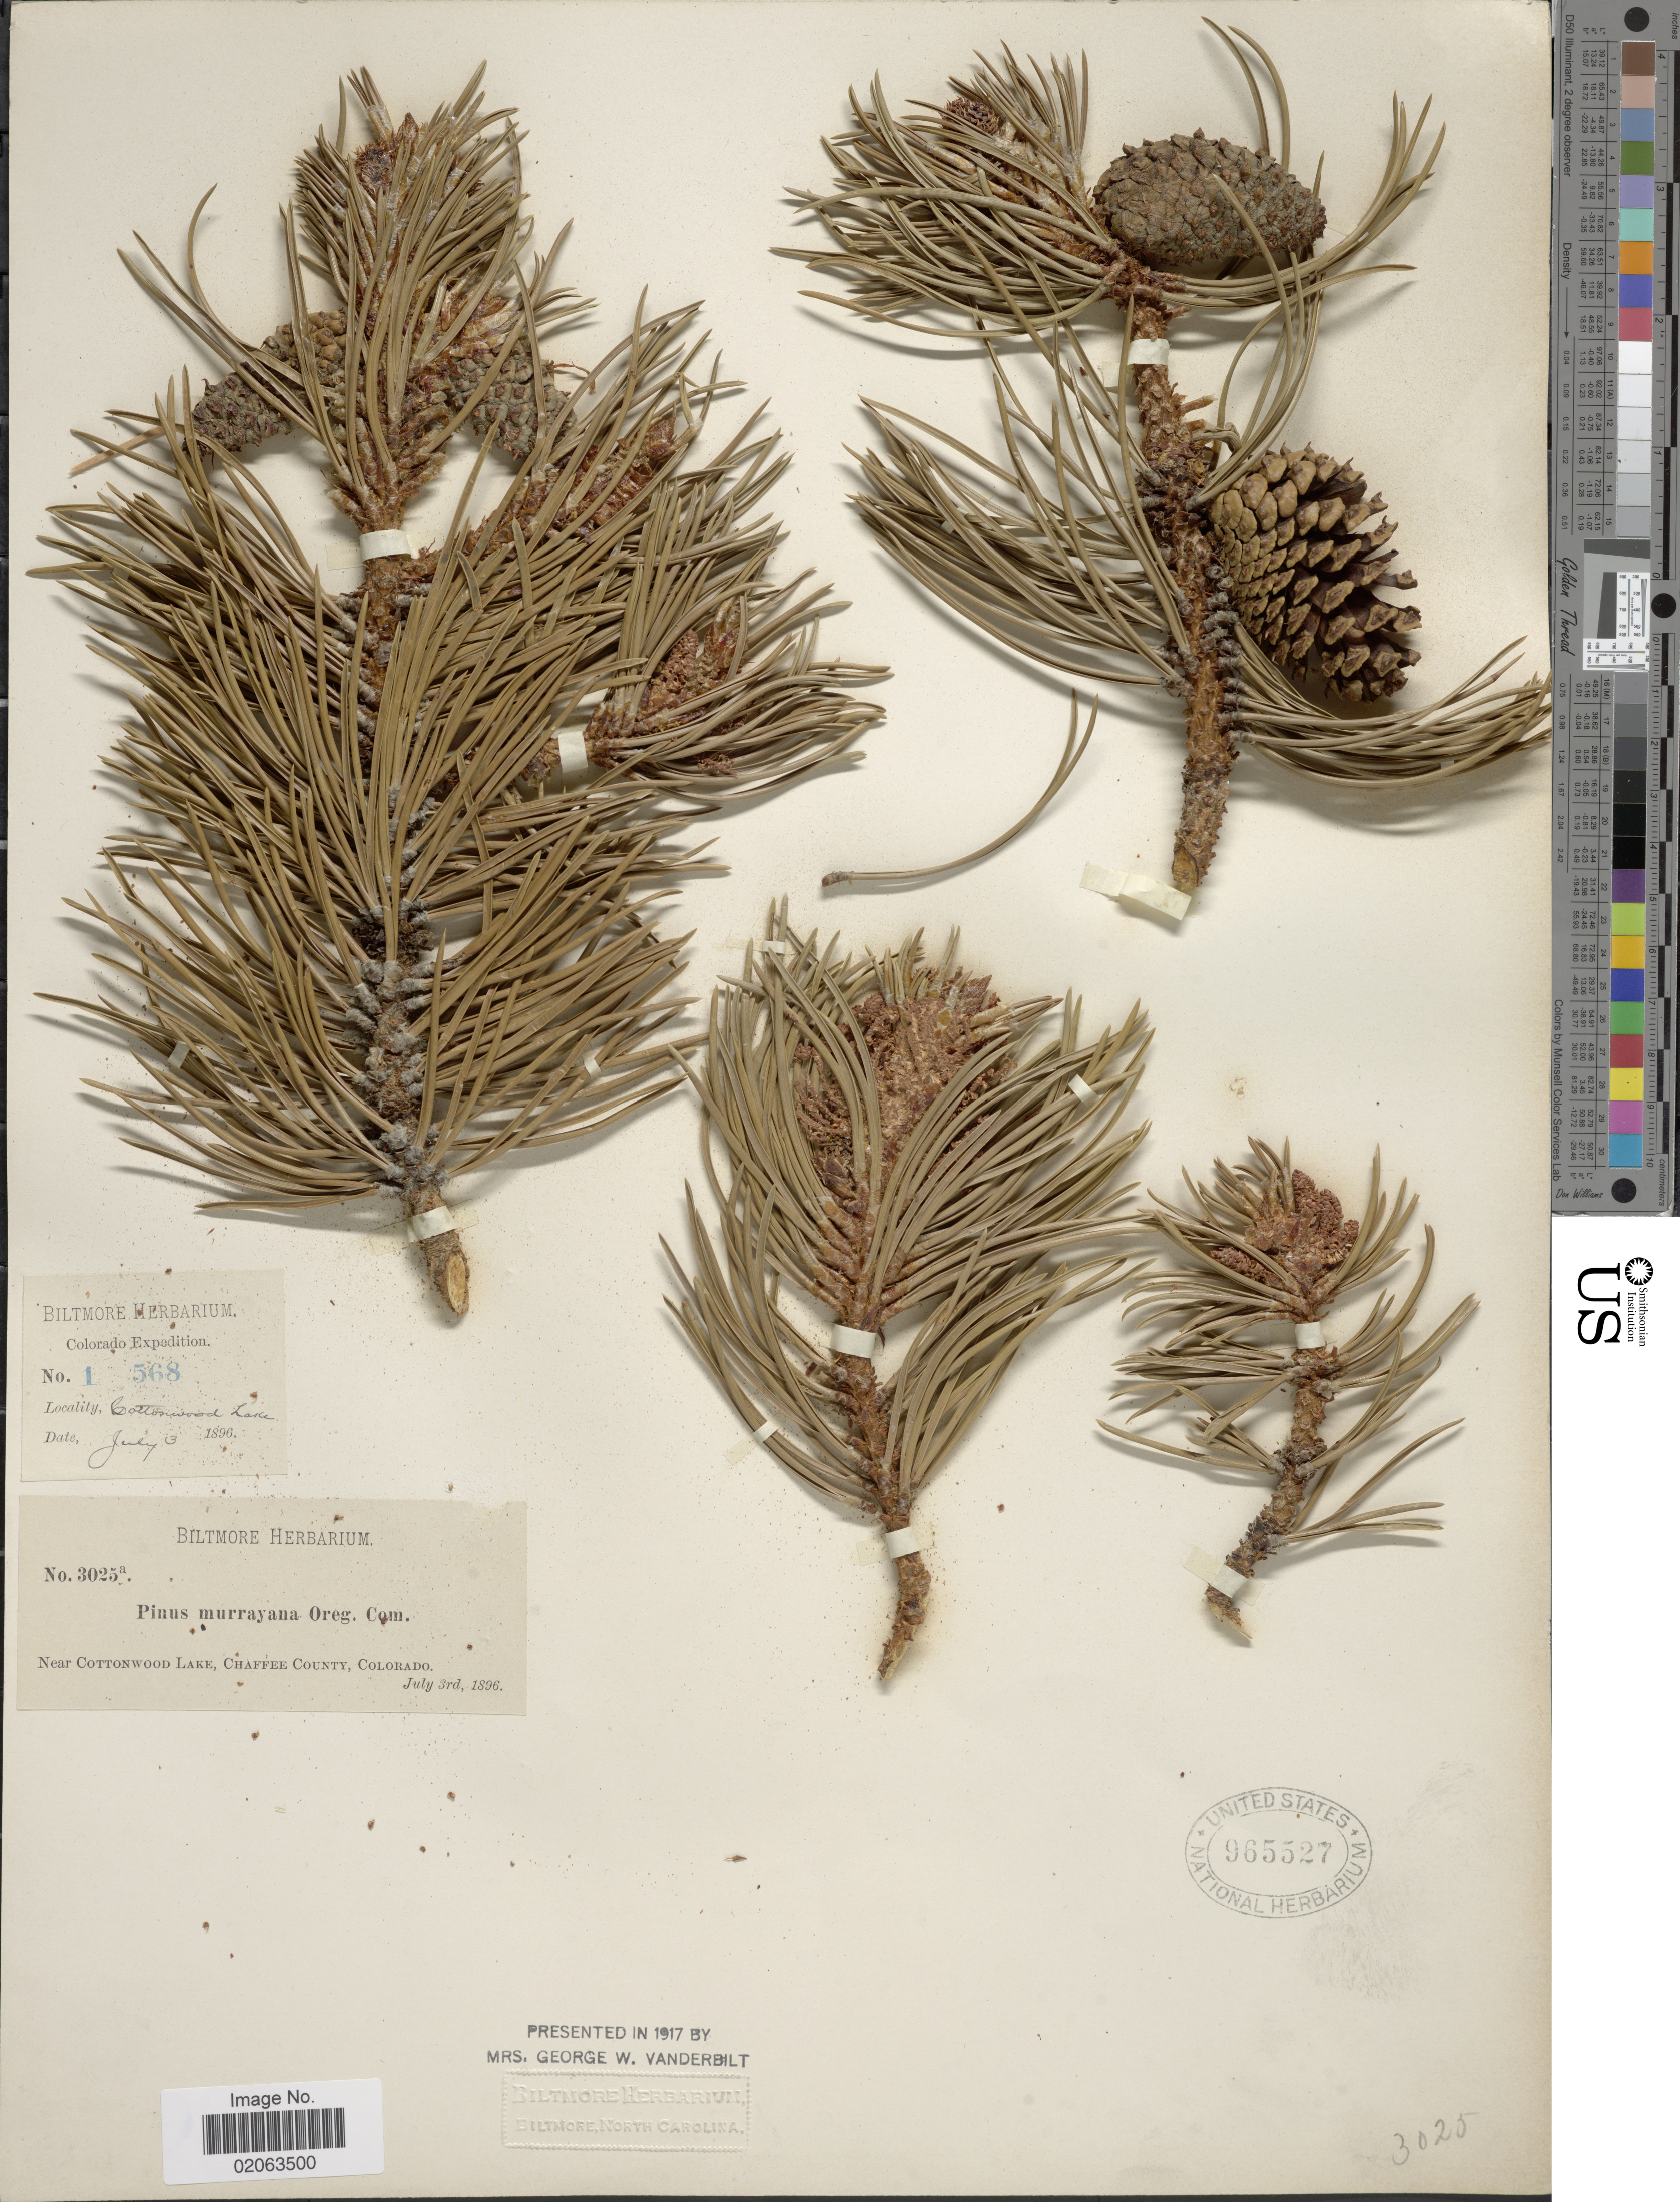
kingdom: Plantae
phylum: Tracheophyta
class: Pinopsida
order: Pinales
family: Pinaceae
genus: Pinus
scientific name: Pinus contorta var. latifolia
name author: Engelm. ex S. Watson in C. King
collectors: ex herb. Biltmore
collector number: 3025a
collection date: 1896-07-03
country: United States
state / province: Colorado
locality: Near Cottonwood Lake, Chaffee County, Colorado.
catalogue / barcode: US 965527